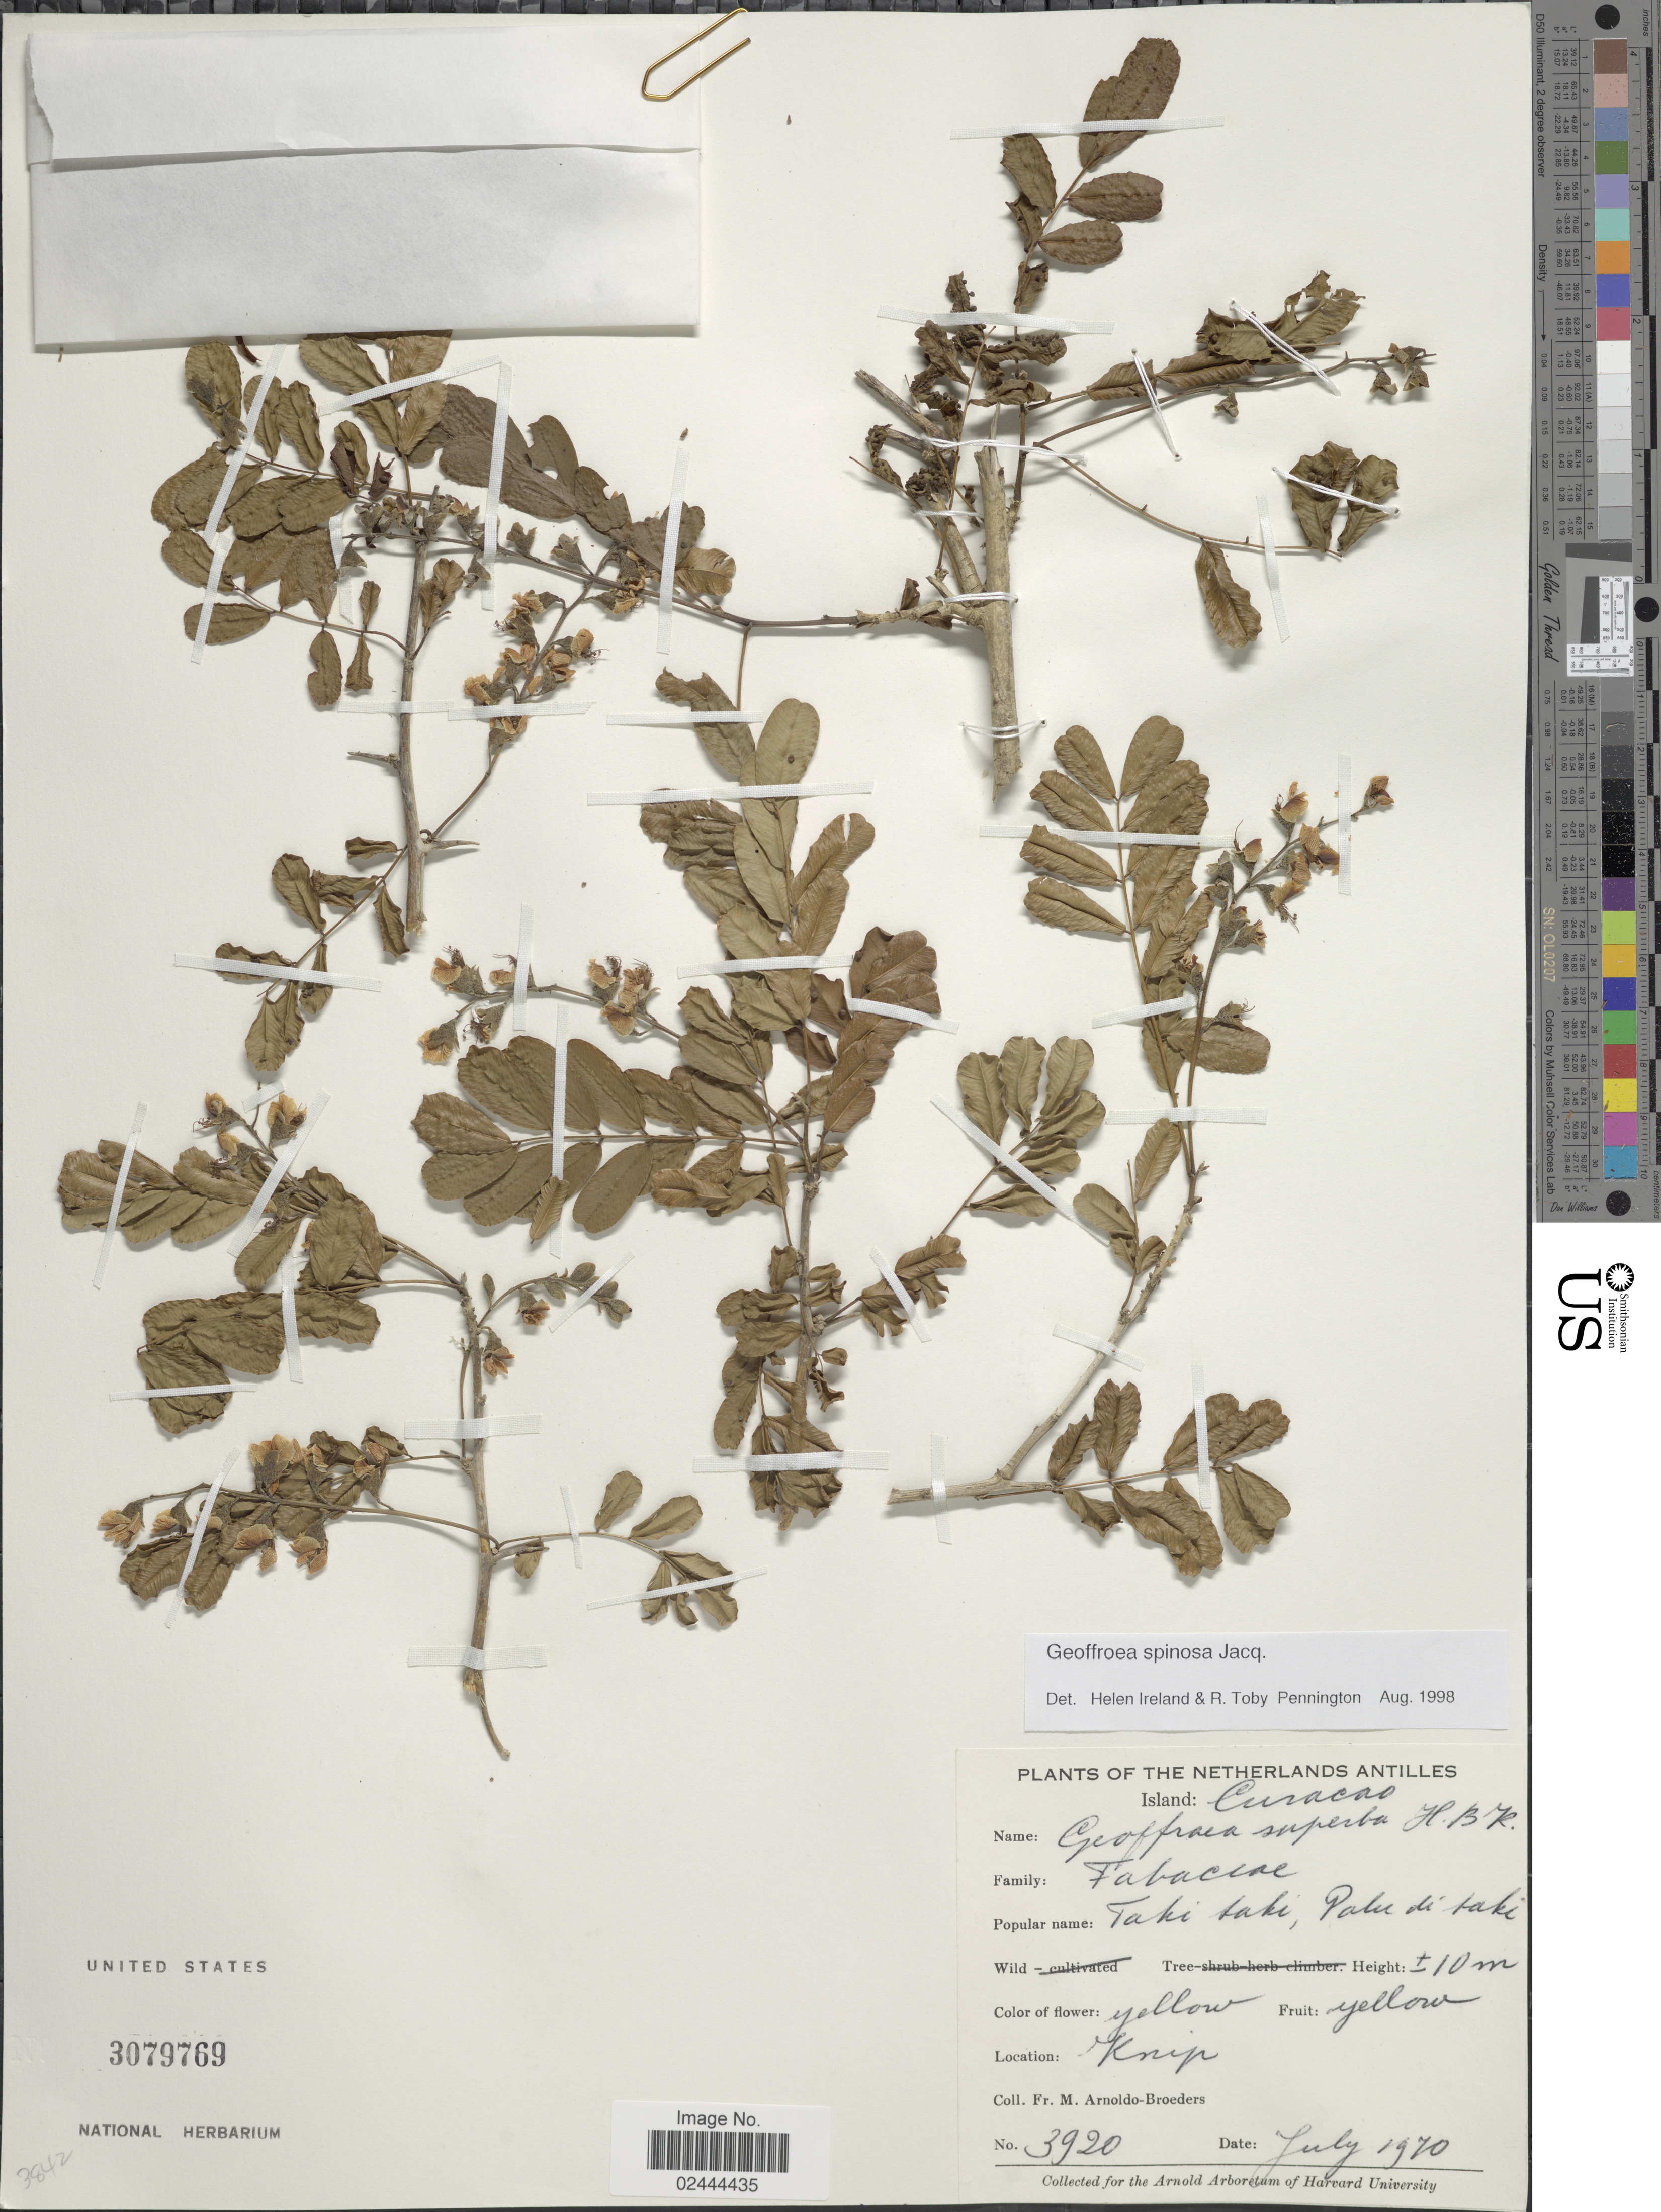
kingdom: Plantae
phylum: Tracheophyta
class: Magnoliopsida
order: Fabales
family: Fabaceae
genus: Geoffroea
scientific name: Geoffroea spinosa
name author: Jacq.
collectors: N. Arnoldo-Broeders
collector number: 3920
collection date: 1970-07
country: Curaçao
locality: Knip. The Netherlands Antilles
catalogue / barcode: US 3079769